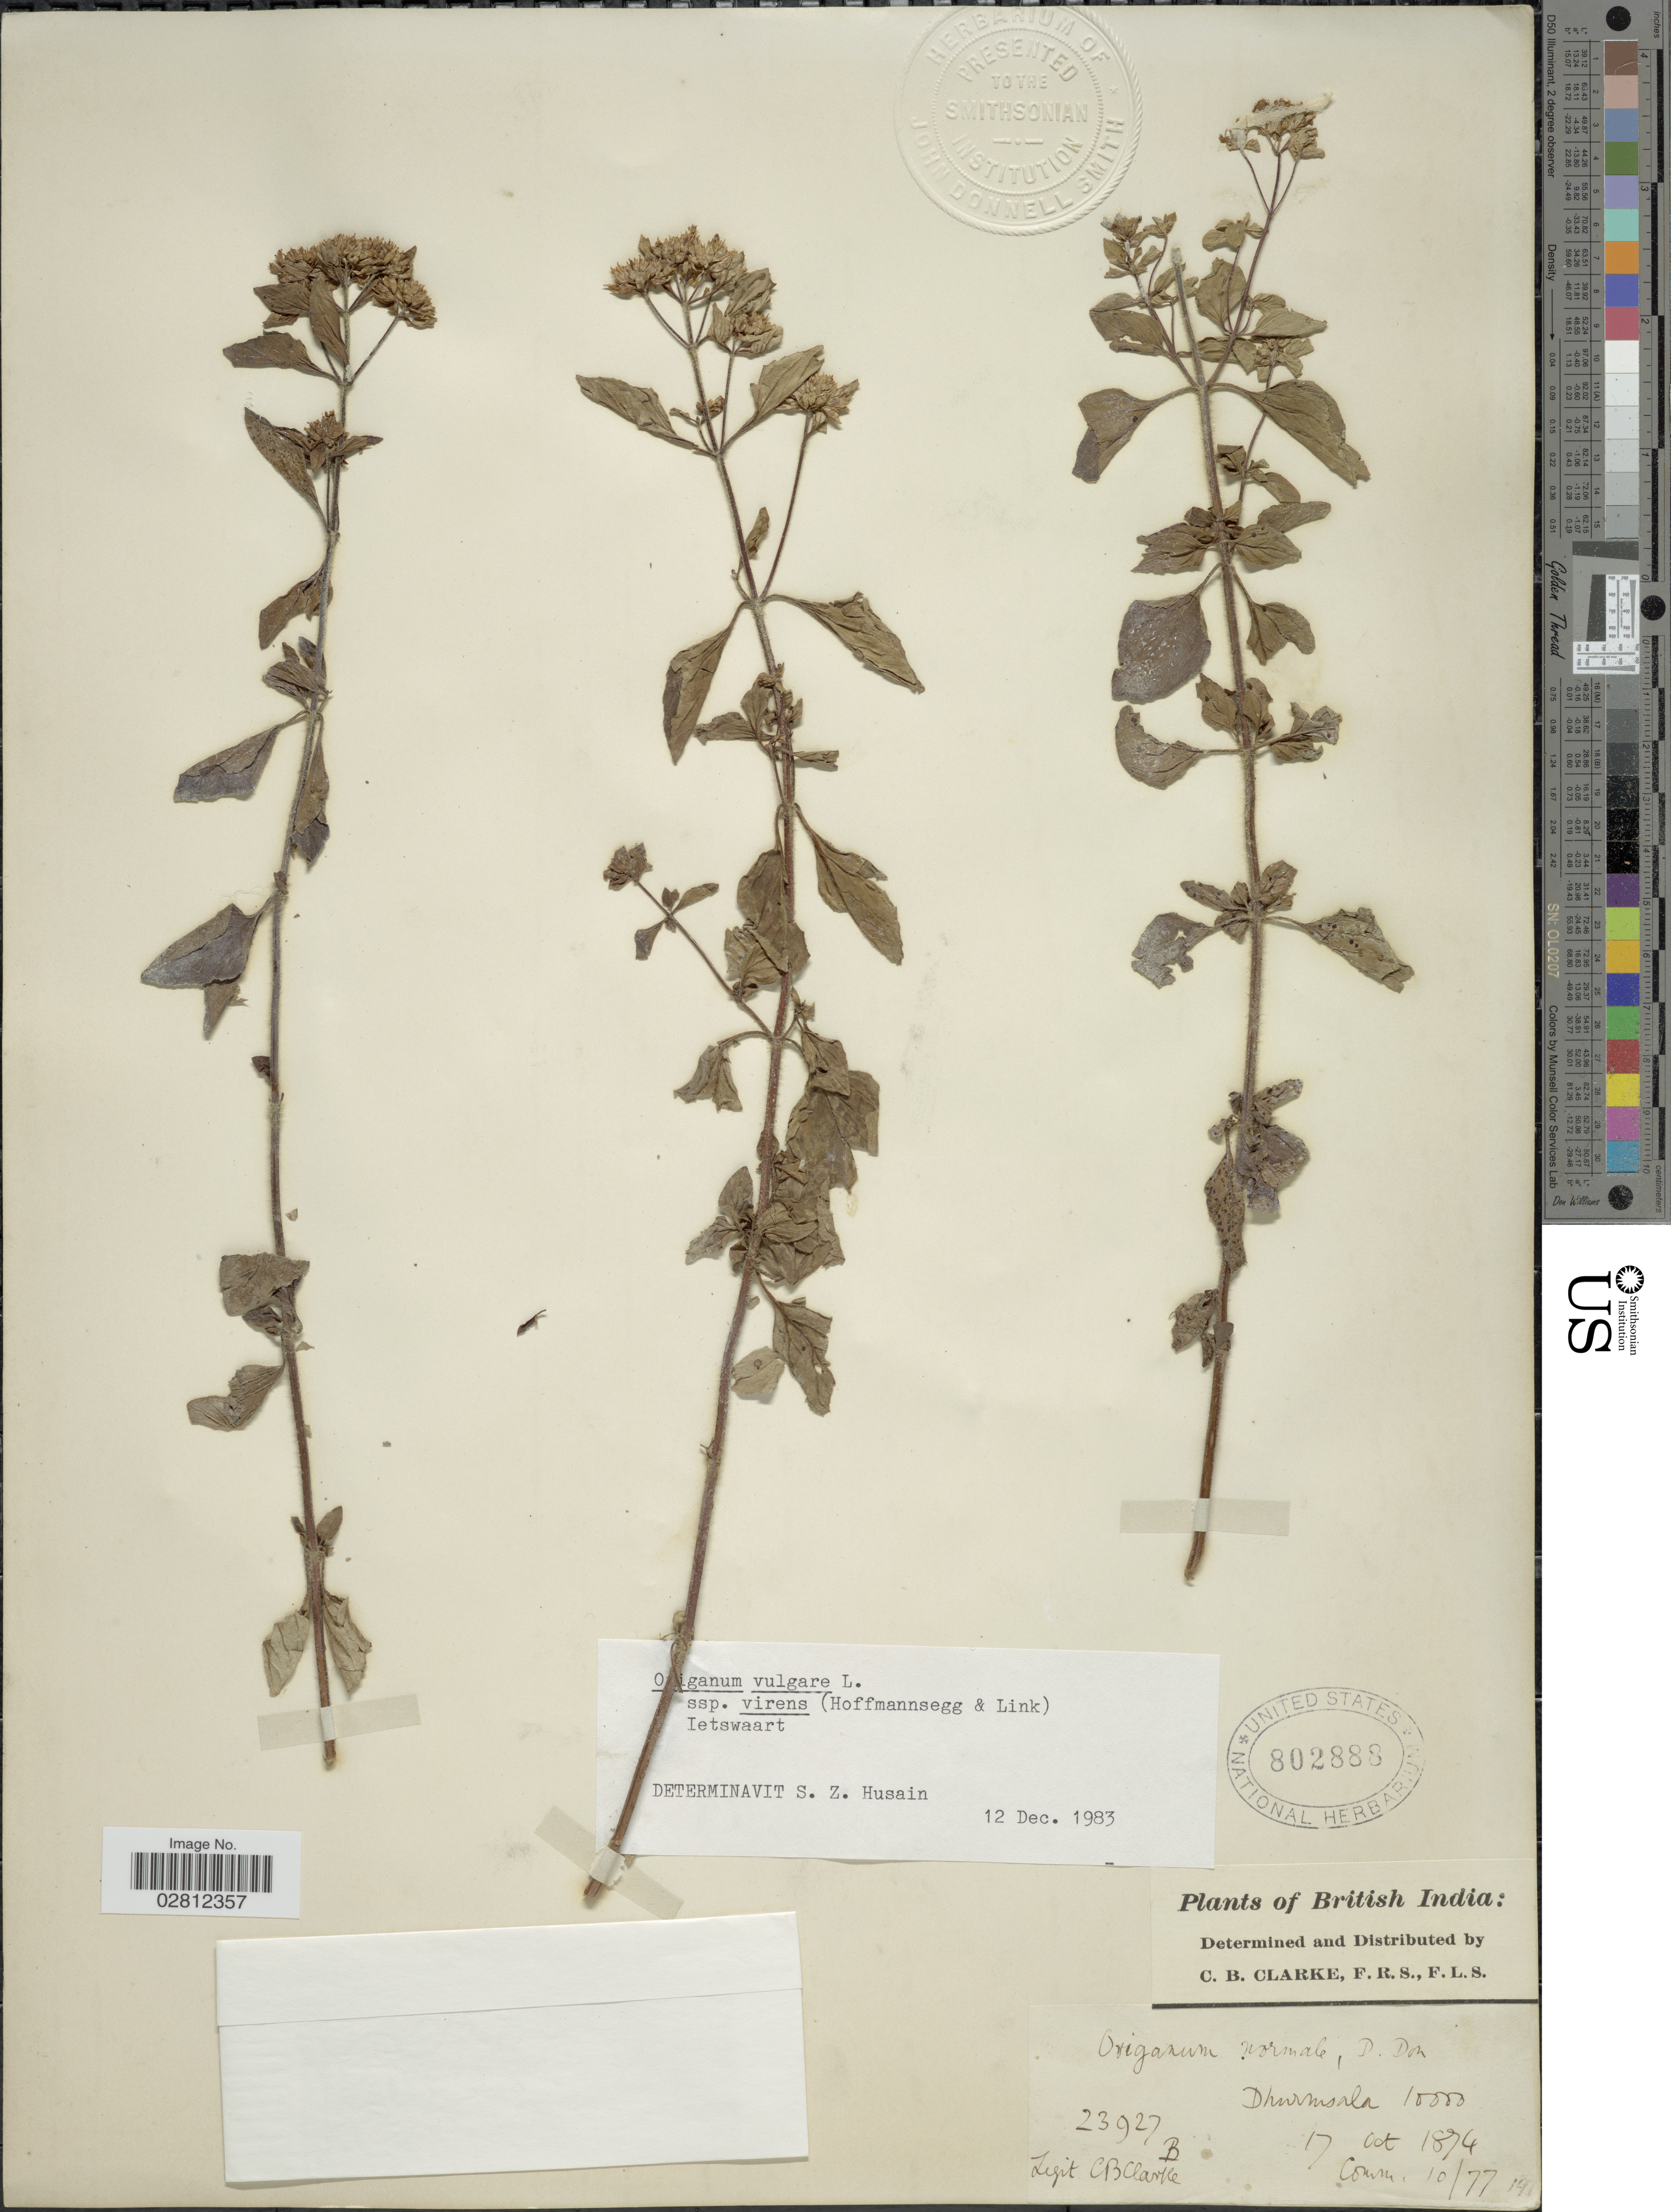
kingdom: Plantae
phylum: Tracheophyta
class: Magnoliopsida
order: Lamiales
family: Lamiaceae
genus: Origanum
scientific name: Origanum vulgare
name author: L.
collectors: C. B. Clarke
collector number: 23927B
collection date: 1874-10-17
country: India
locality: British India, Dhurmsala.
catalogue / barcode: US 802888